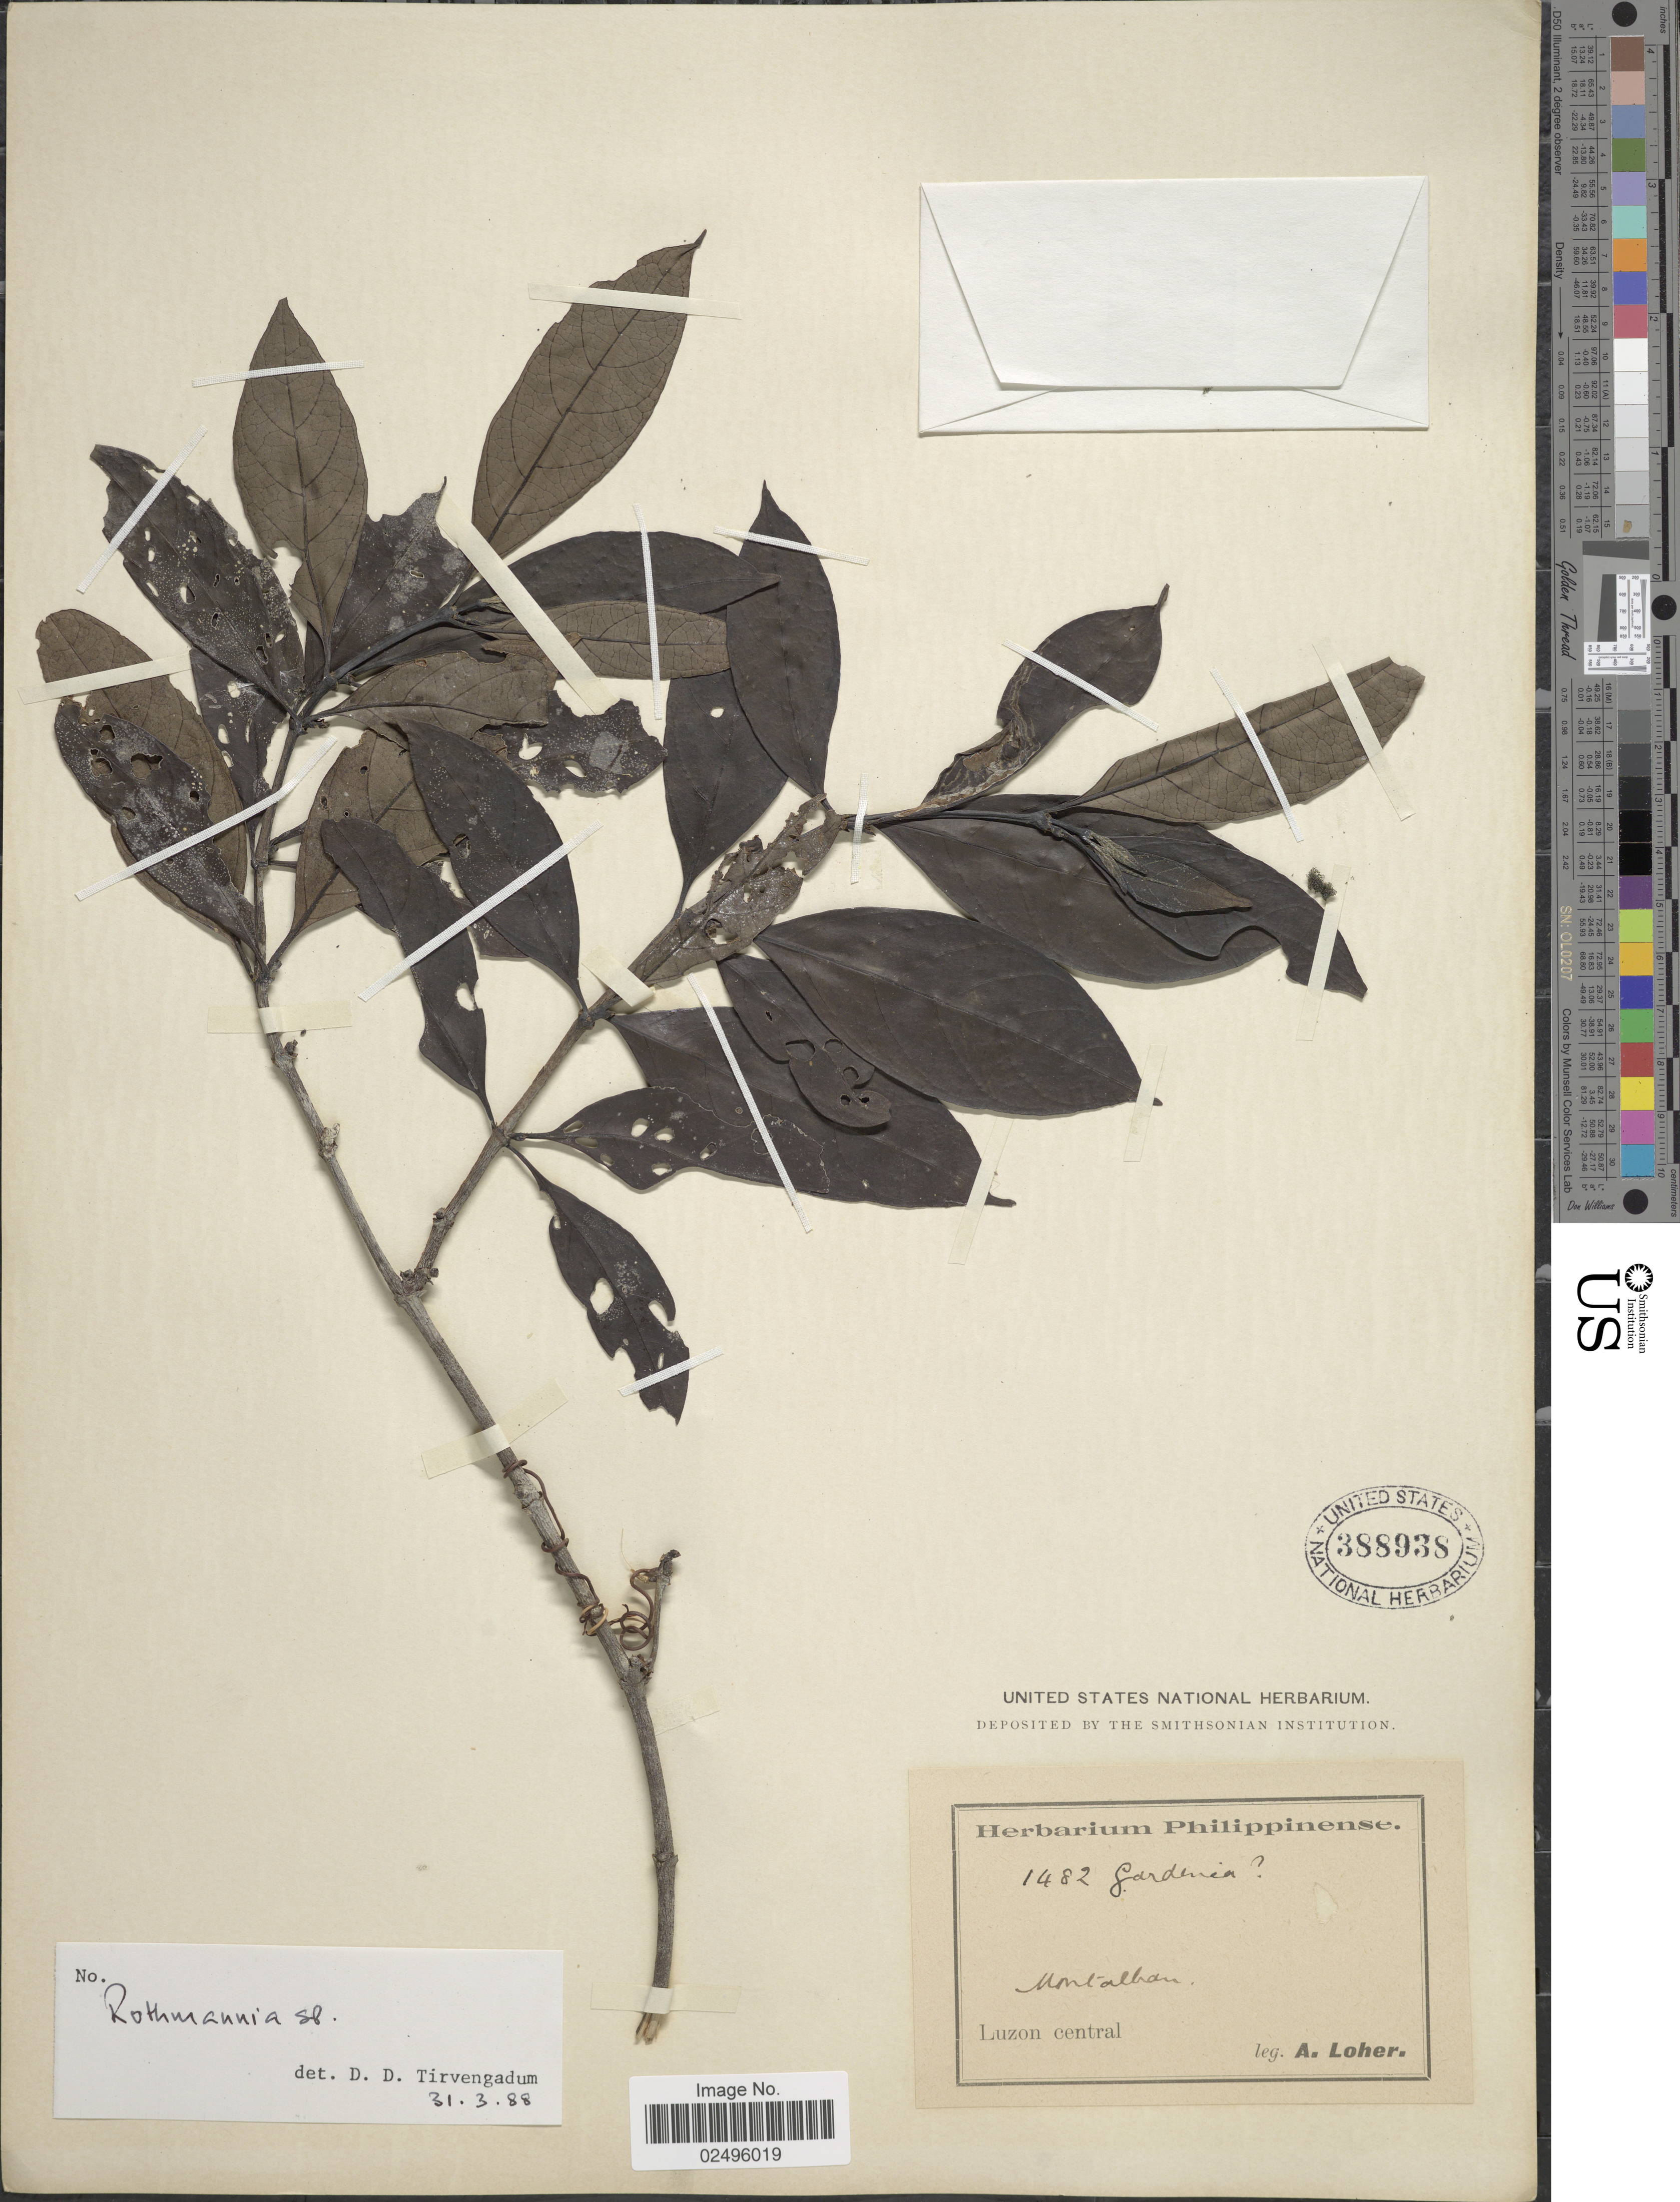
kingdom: Plantae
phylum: Tracheophyta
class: Magnoliopsida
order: Gentianales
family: Rubiaceae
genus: Rothmannia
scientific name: Rothmannia lagunensis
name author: (Merr.) J.T. Pereira & Ridsdale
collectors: A. Loher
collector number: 1482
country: Philippines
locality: Montalban, Luzon central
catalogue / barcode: US 388938